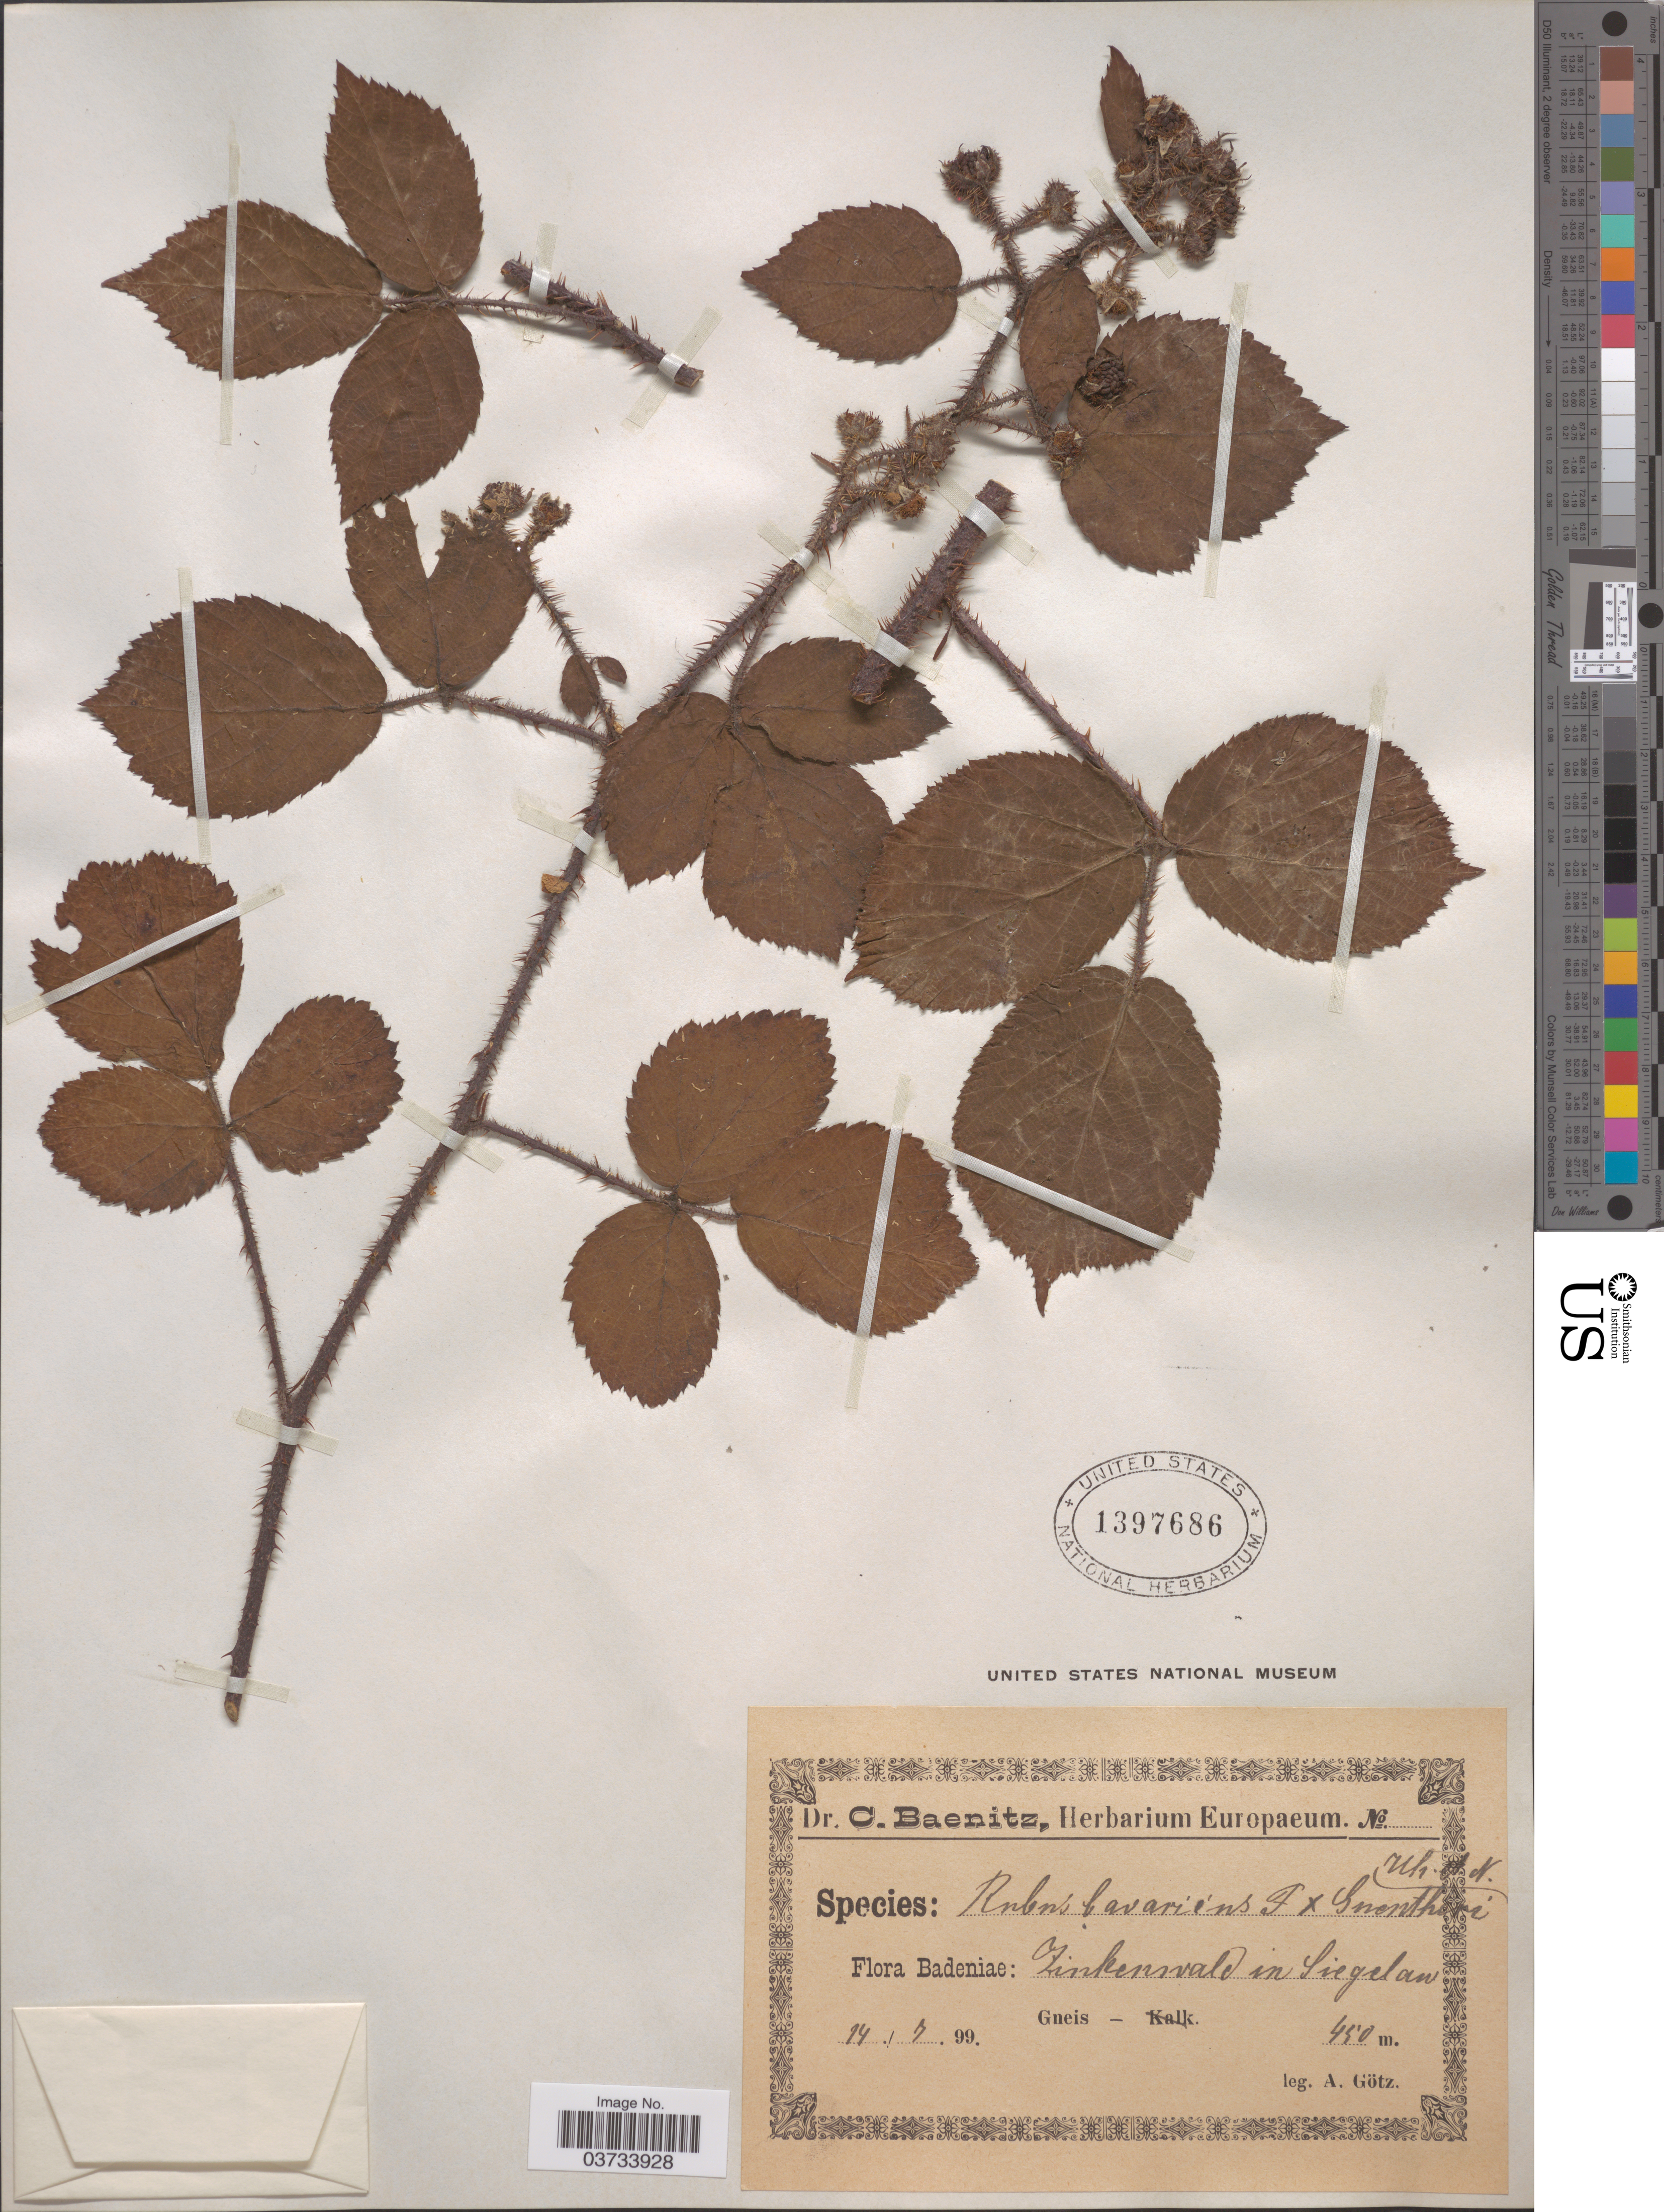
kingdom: Plantae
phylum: Tracheophyta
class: Magnoliopsida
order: Rosales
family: Rosaceae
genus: Rubus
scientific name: Rubus bavaricus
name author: (Focke) Utsch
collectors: A. Götz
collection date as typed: Transcribed d/m/y: 14/7/99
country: Germany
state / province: Baden-Württemberg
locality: Badeniae: Zinkerwald in Siegelau.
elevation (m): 450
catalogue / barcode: US 1397686